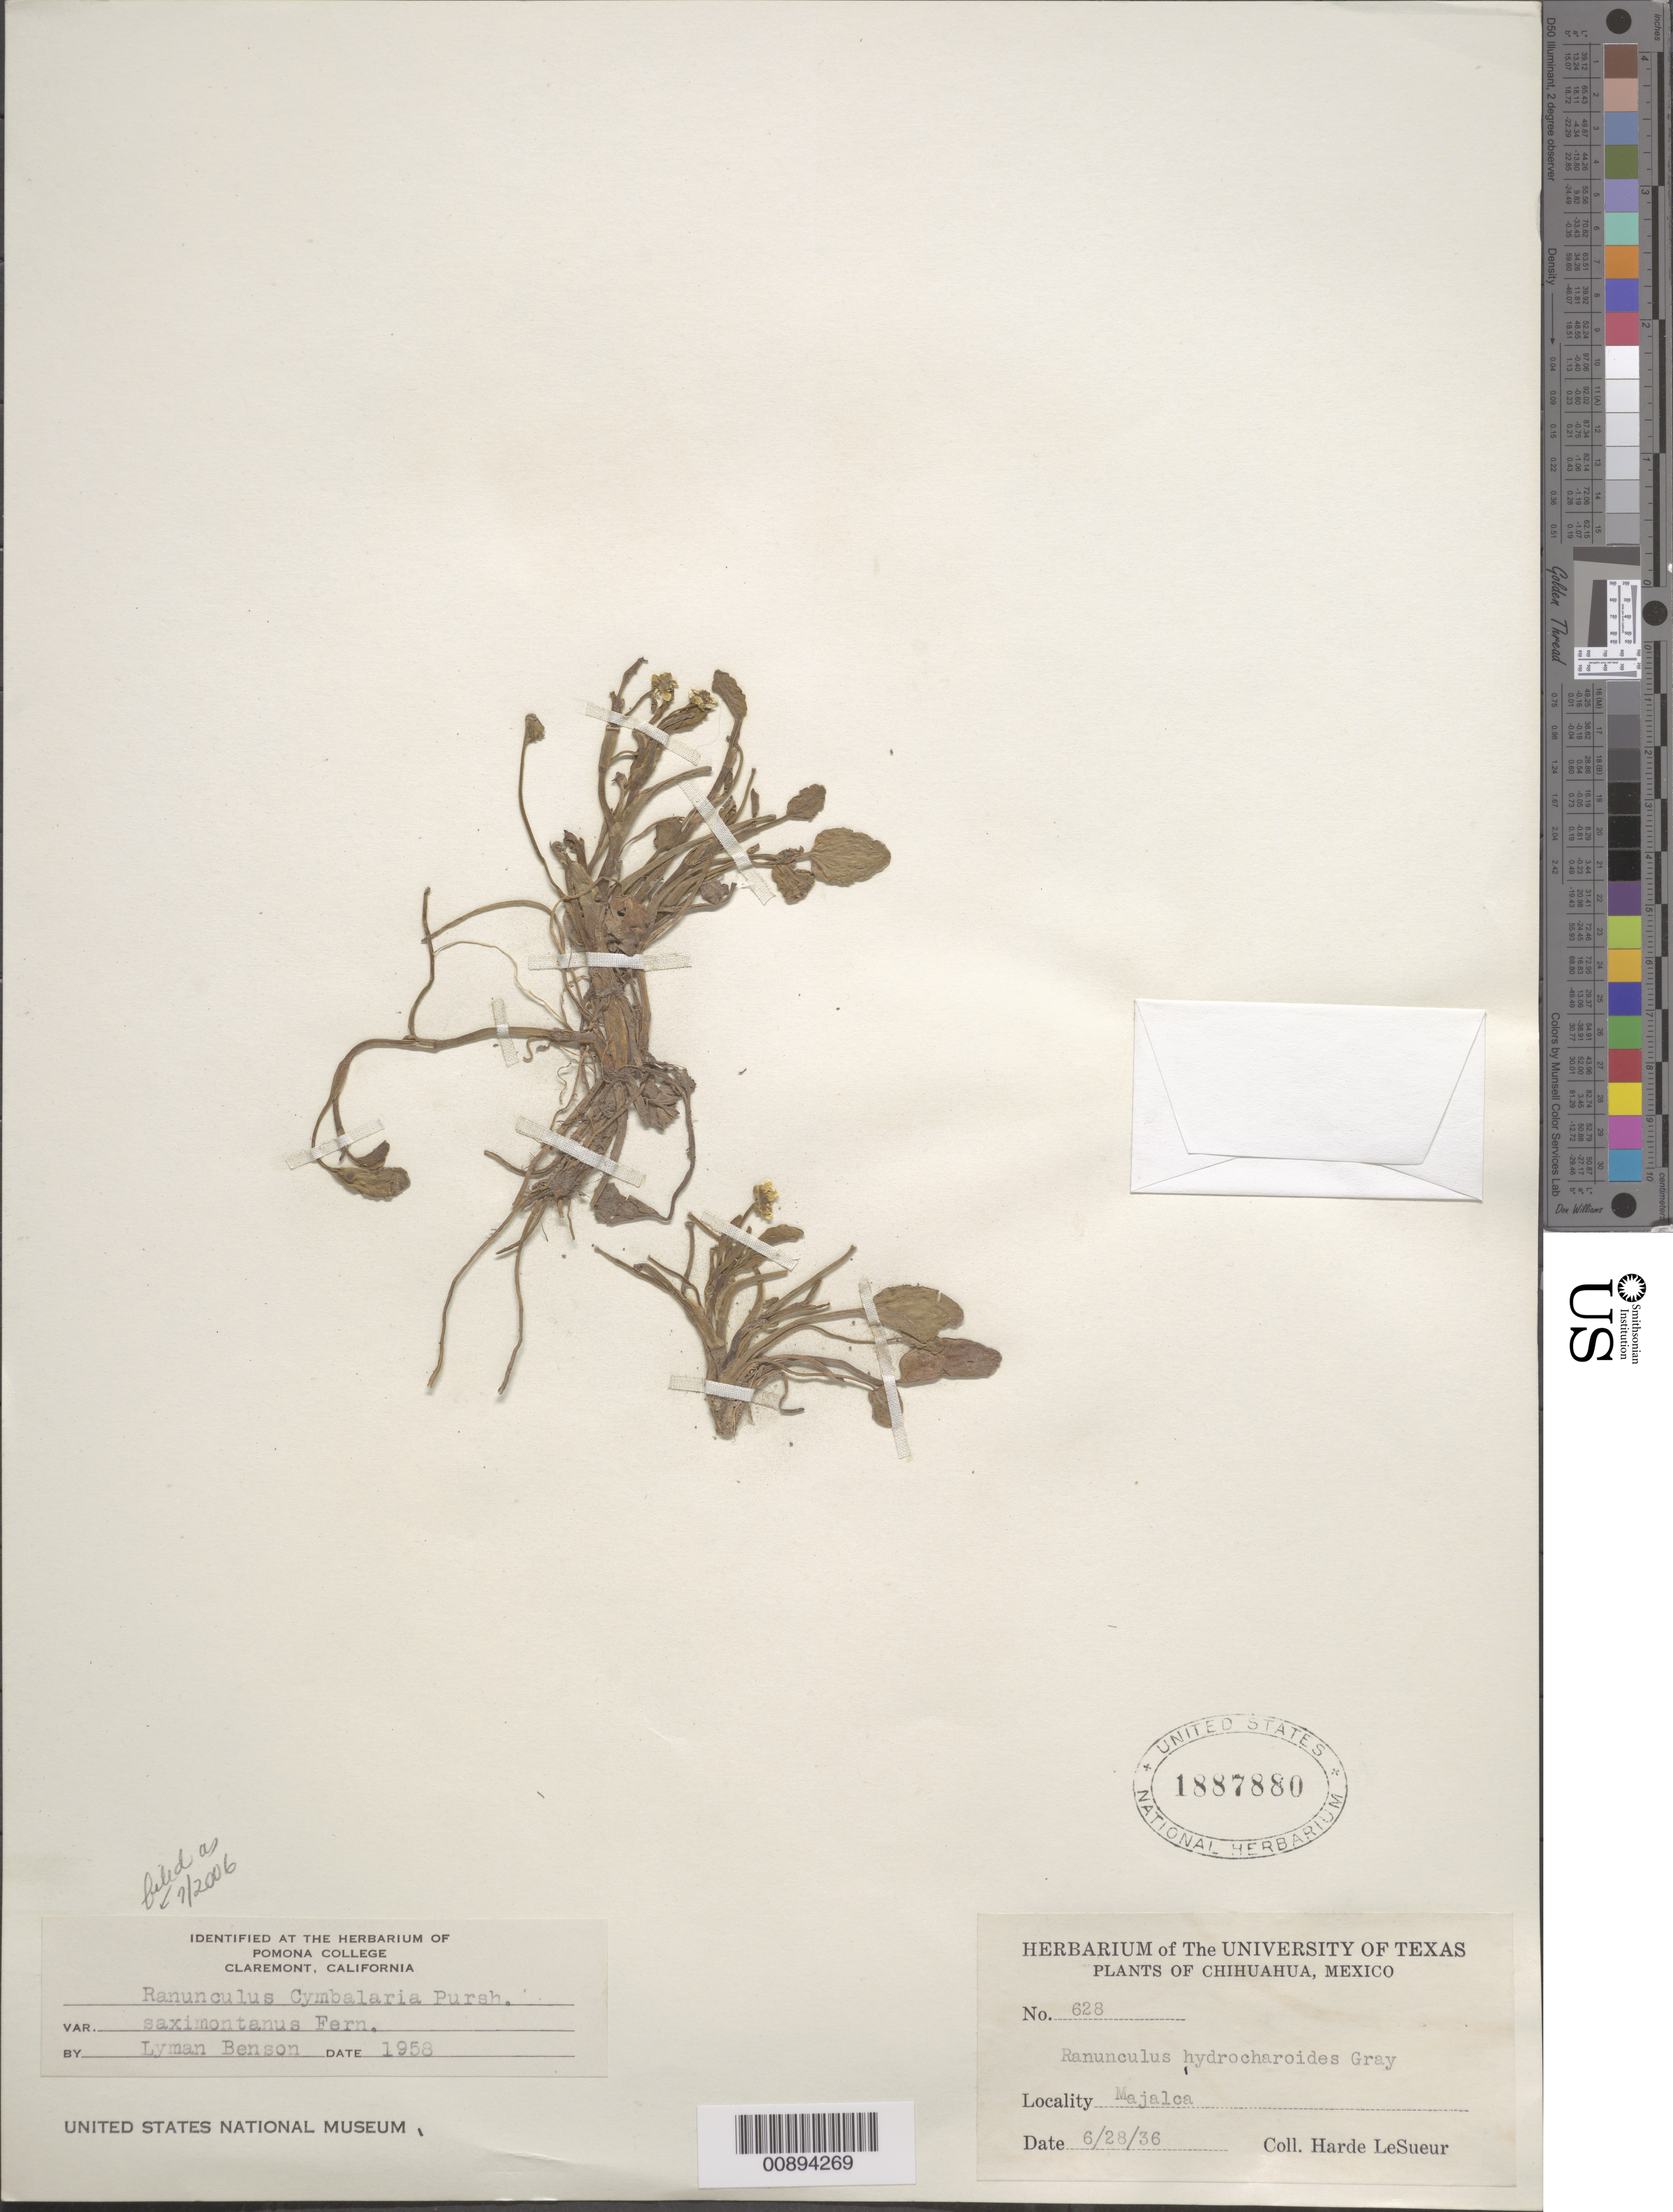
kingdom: Plantae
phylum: Tracheophyta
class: Magnoliopsida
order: Ranunculales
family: Ranunculaceae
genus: Halerpestes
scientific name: Halerpestes cymbalaria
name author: (Pursh) Greene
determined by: Strong, M. T., (US), Smithsonian Institution - National Museum of Natural History (UNITED STATES)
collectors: D. H. LeSueur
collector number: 628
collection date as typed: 28 Jun 1936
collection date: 1936-06-28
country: Mexico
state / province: Chihuahua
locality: Majalca, Chihuahua.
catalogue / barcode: US 1887880